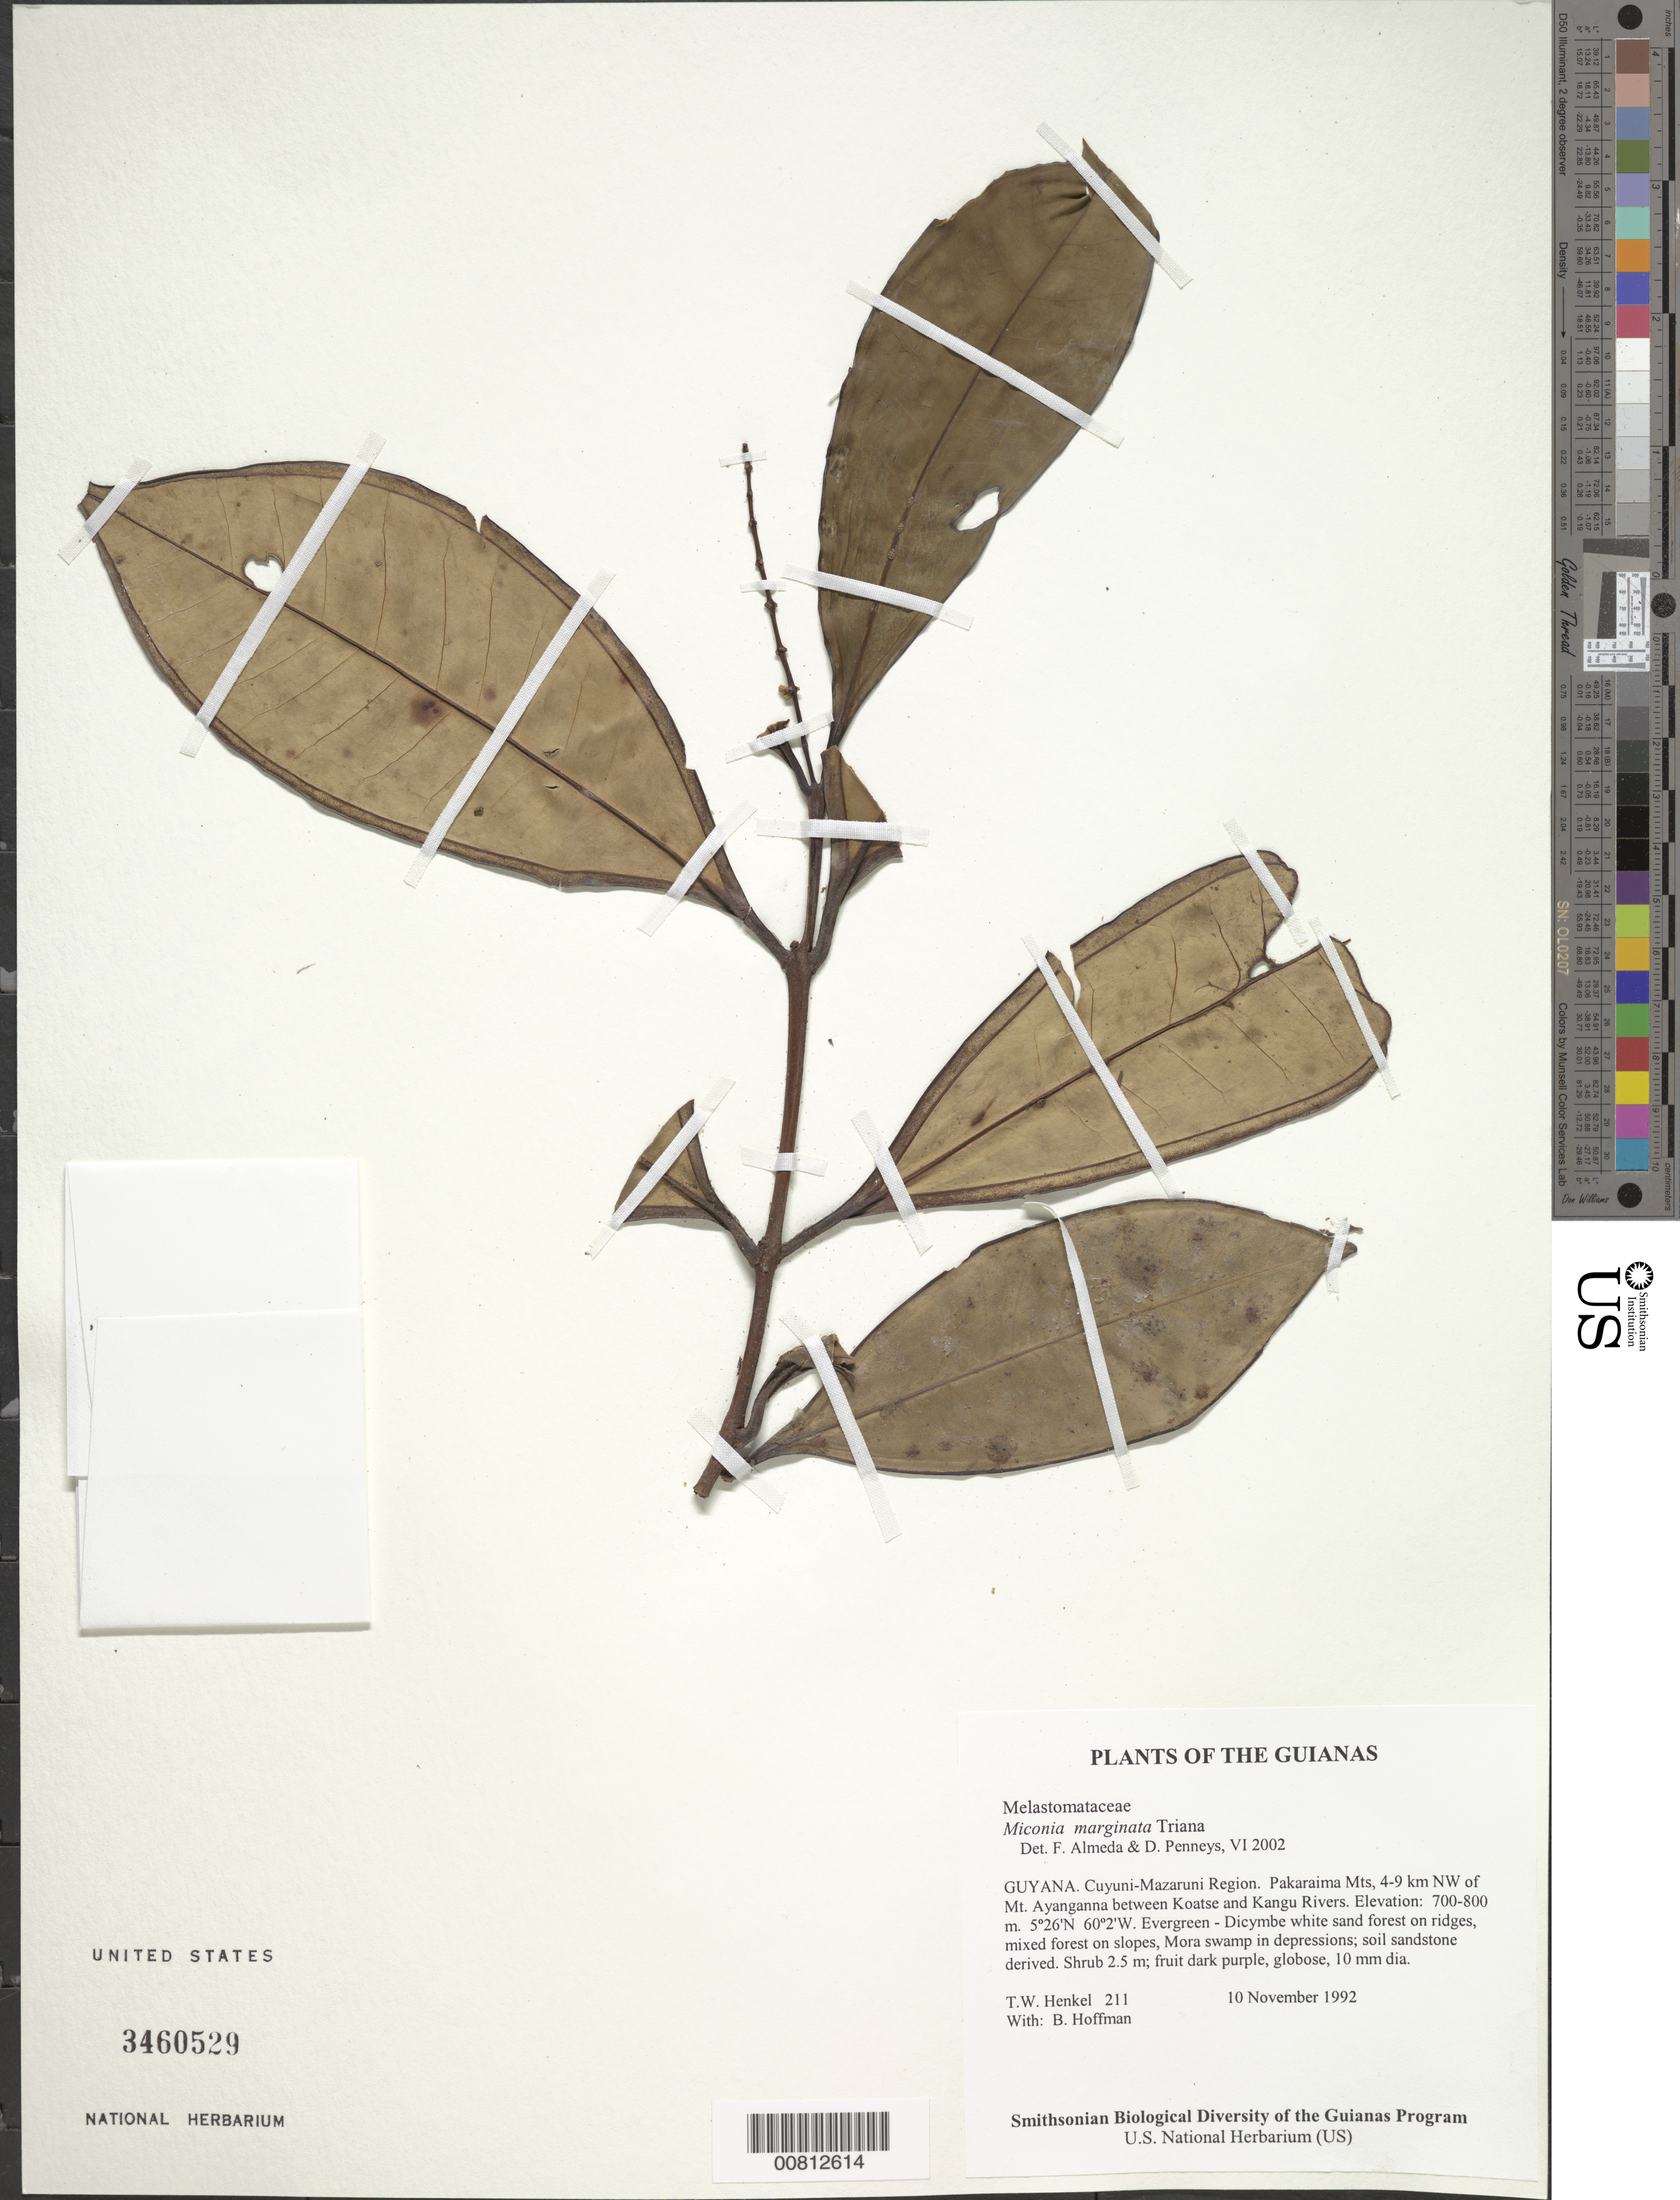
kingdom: Plantae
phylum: Tracheophyta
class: Magnoliopsida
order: Myrtales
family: Melastomataceae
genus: Miconia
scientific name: Miconia marginata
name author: Triana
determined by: Almeda, F.; Penneys, D. S.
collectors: T. Henkel & B. Hoffman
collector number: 211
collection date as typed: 10 November 1992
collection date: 1992-11-10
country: Guyana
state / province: Cuyuni-Mazaruni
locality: Pakaraima Mts, 4-9 km NW of Mt. Ayanganna between Koatse and Kangu Rivers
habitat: Evergreen - Dicymbe white sand forest on ridges, mixed forest on slopes, Mora swamp in depressions; soil sandstone derived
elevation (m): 700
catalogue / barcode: US 3460529